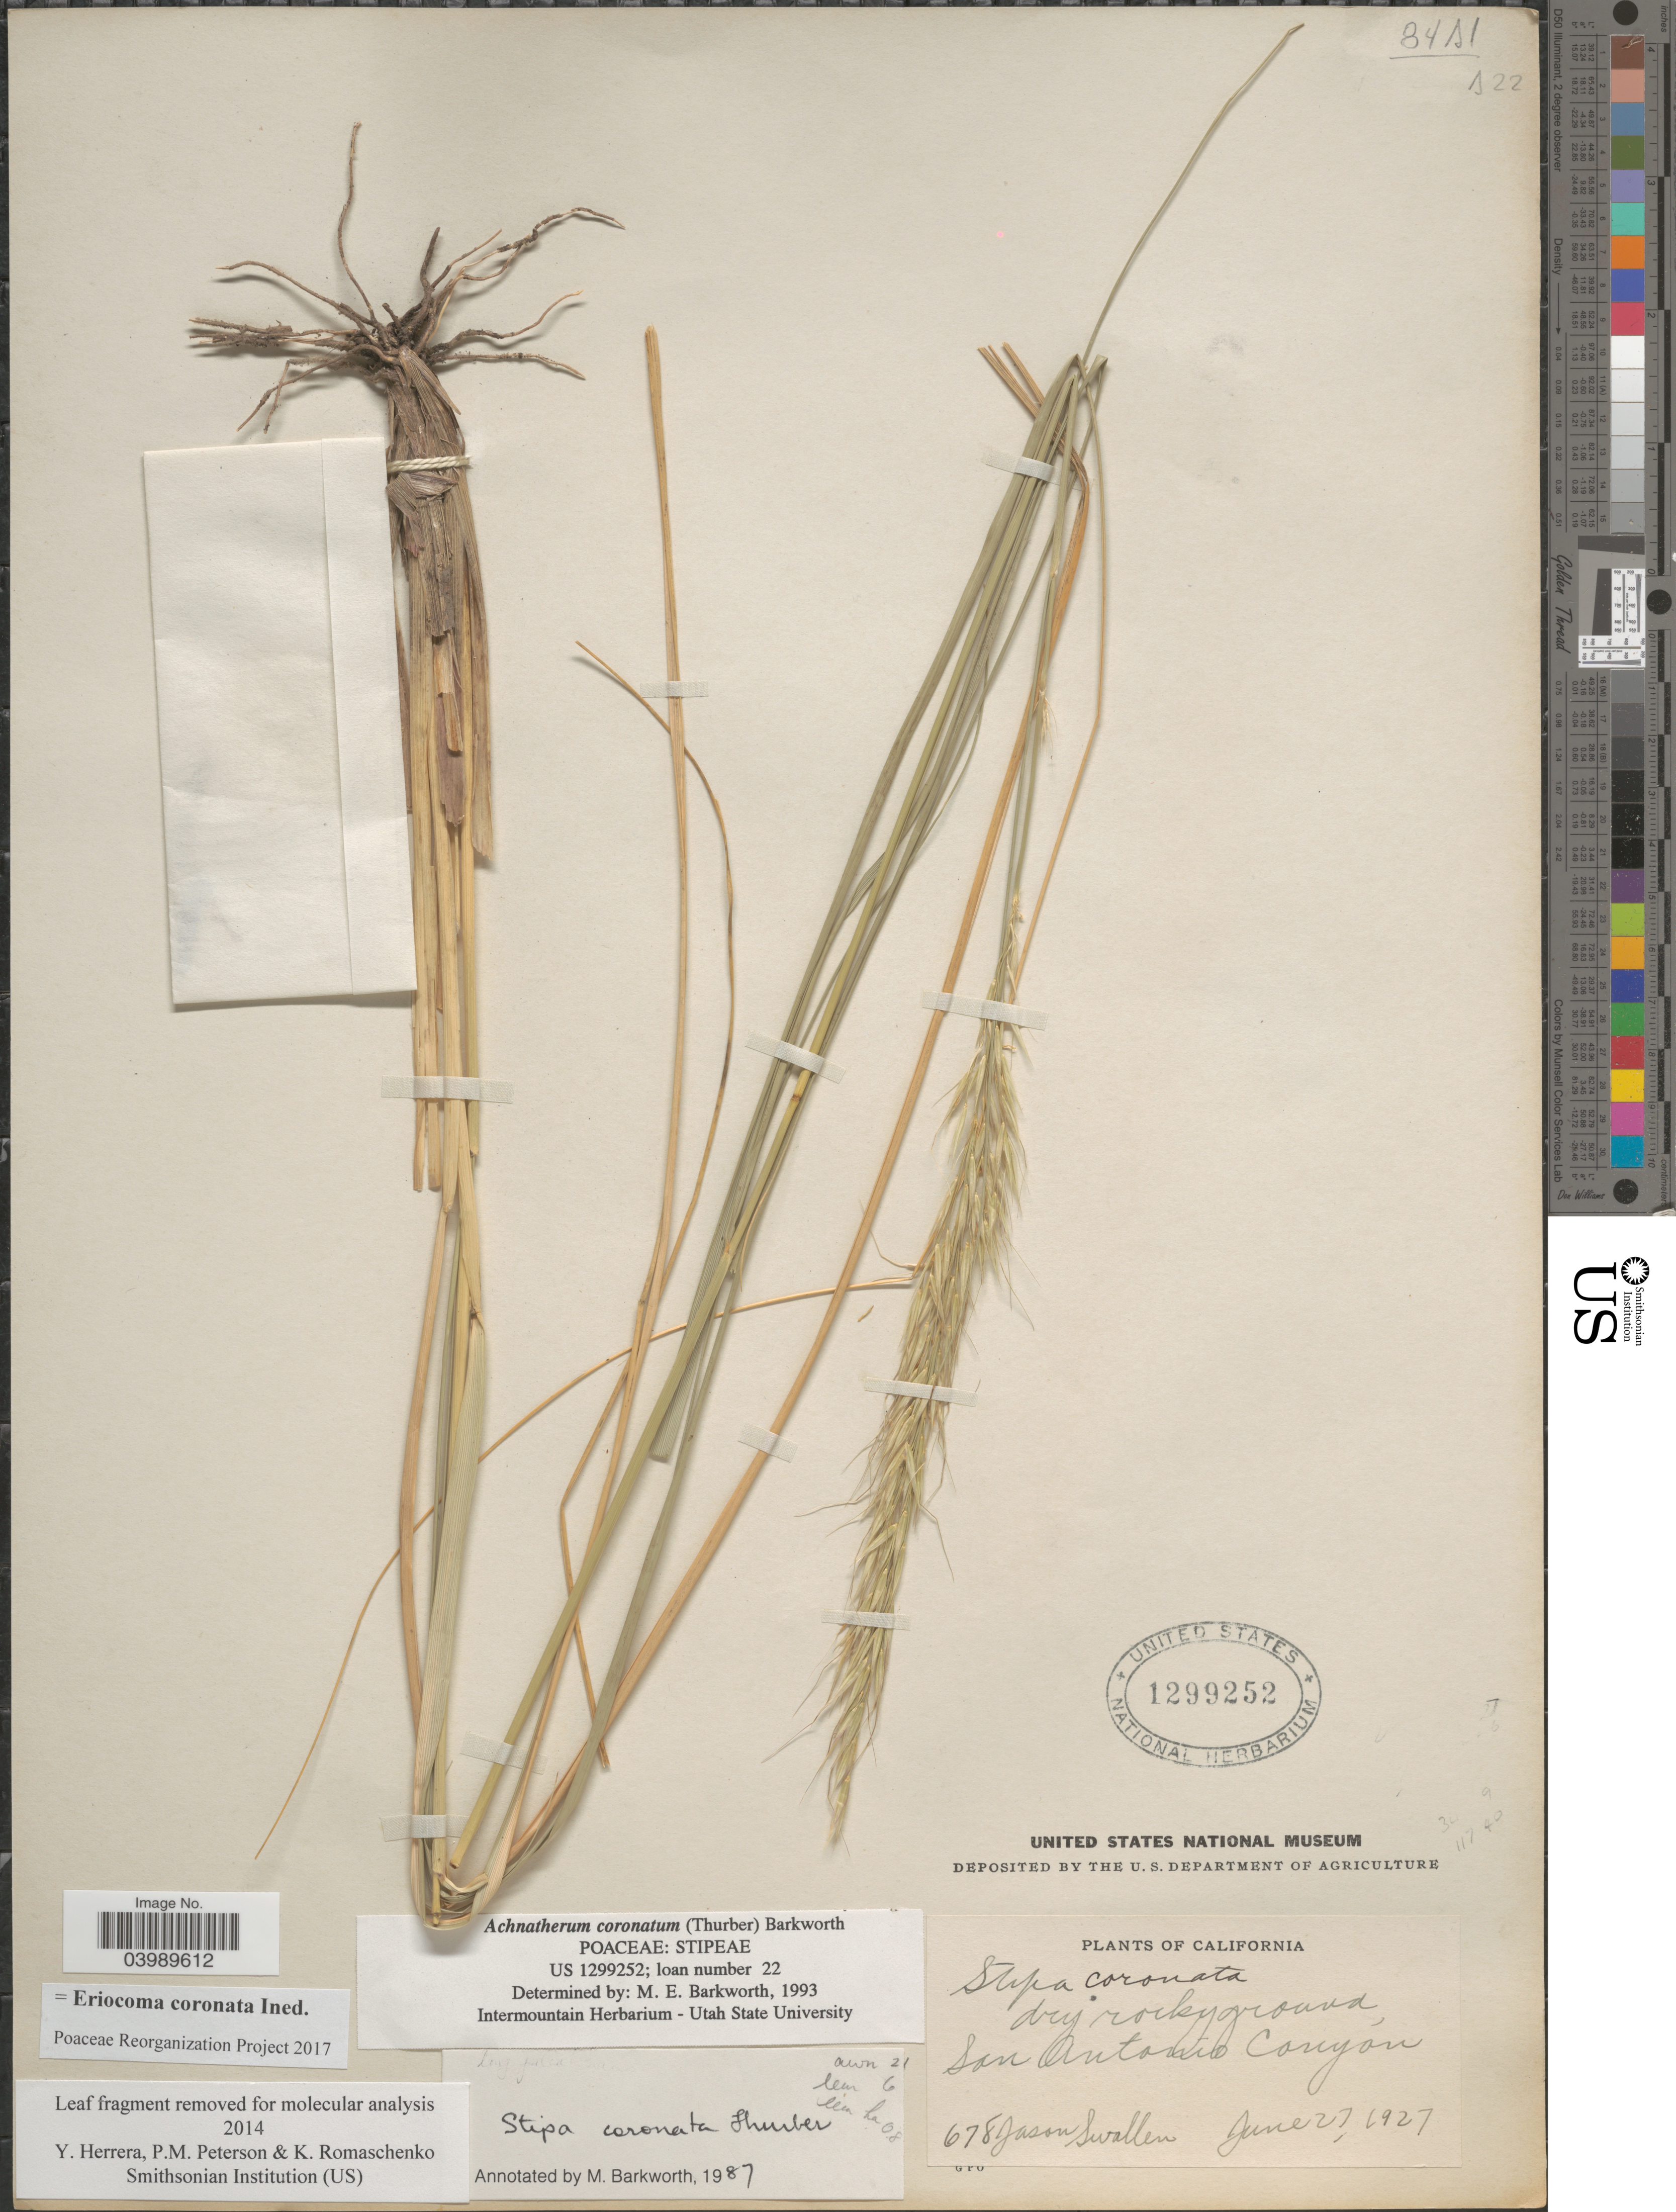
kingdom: Plantae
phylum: Tracheophyta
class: Liliopsida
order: Poales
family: Poaceae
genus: Eriocoma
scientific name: Eriocoma coronata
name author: (Thurb.) Romasch.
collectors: J. R. Swallen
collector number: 678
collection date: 1927-06-27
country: United States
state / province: California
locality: San Antonio Canyon.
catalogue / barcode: US 1299252